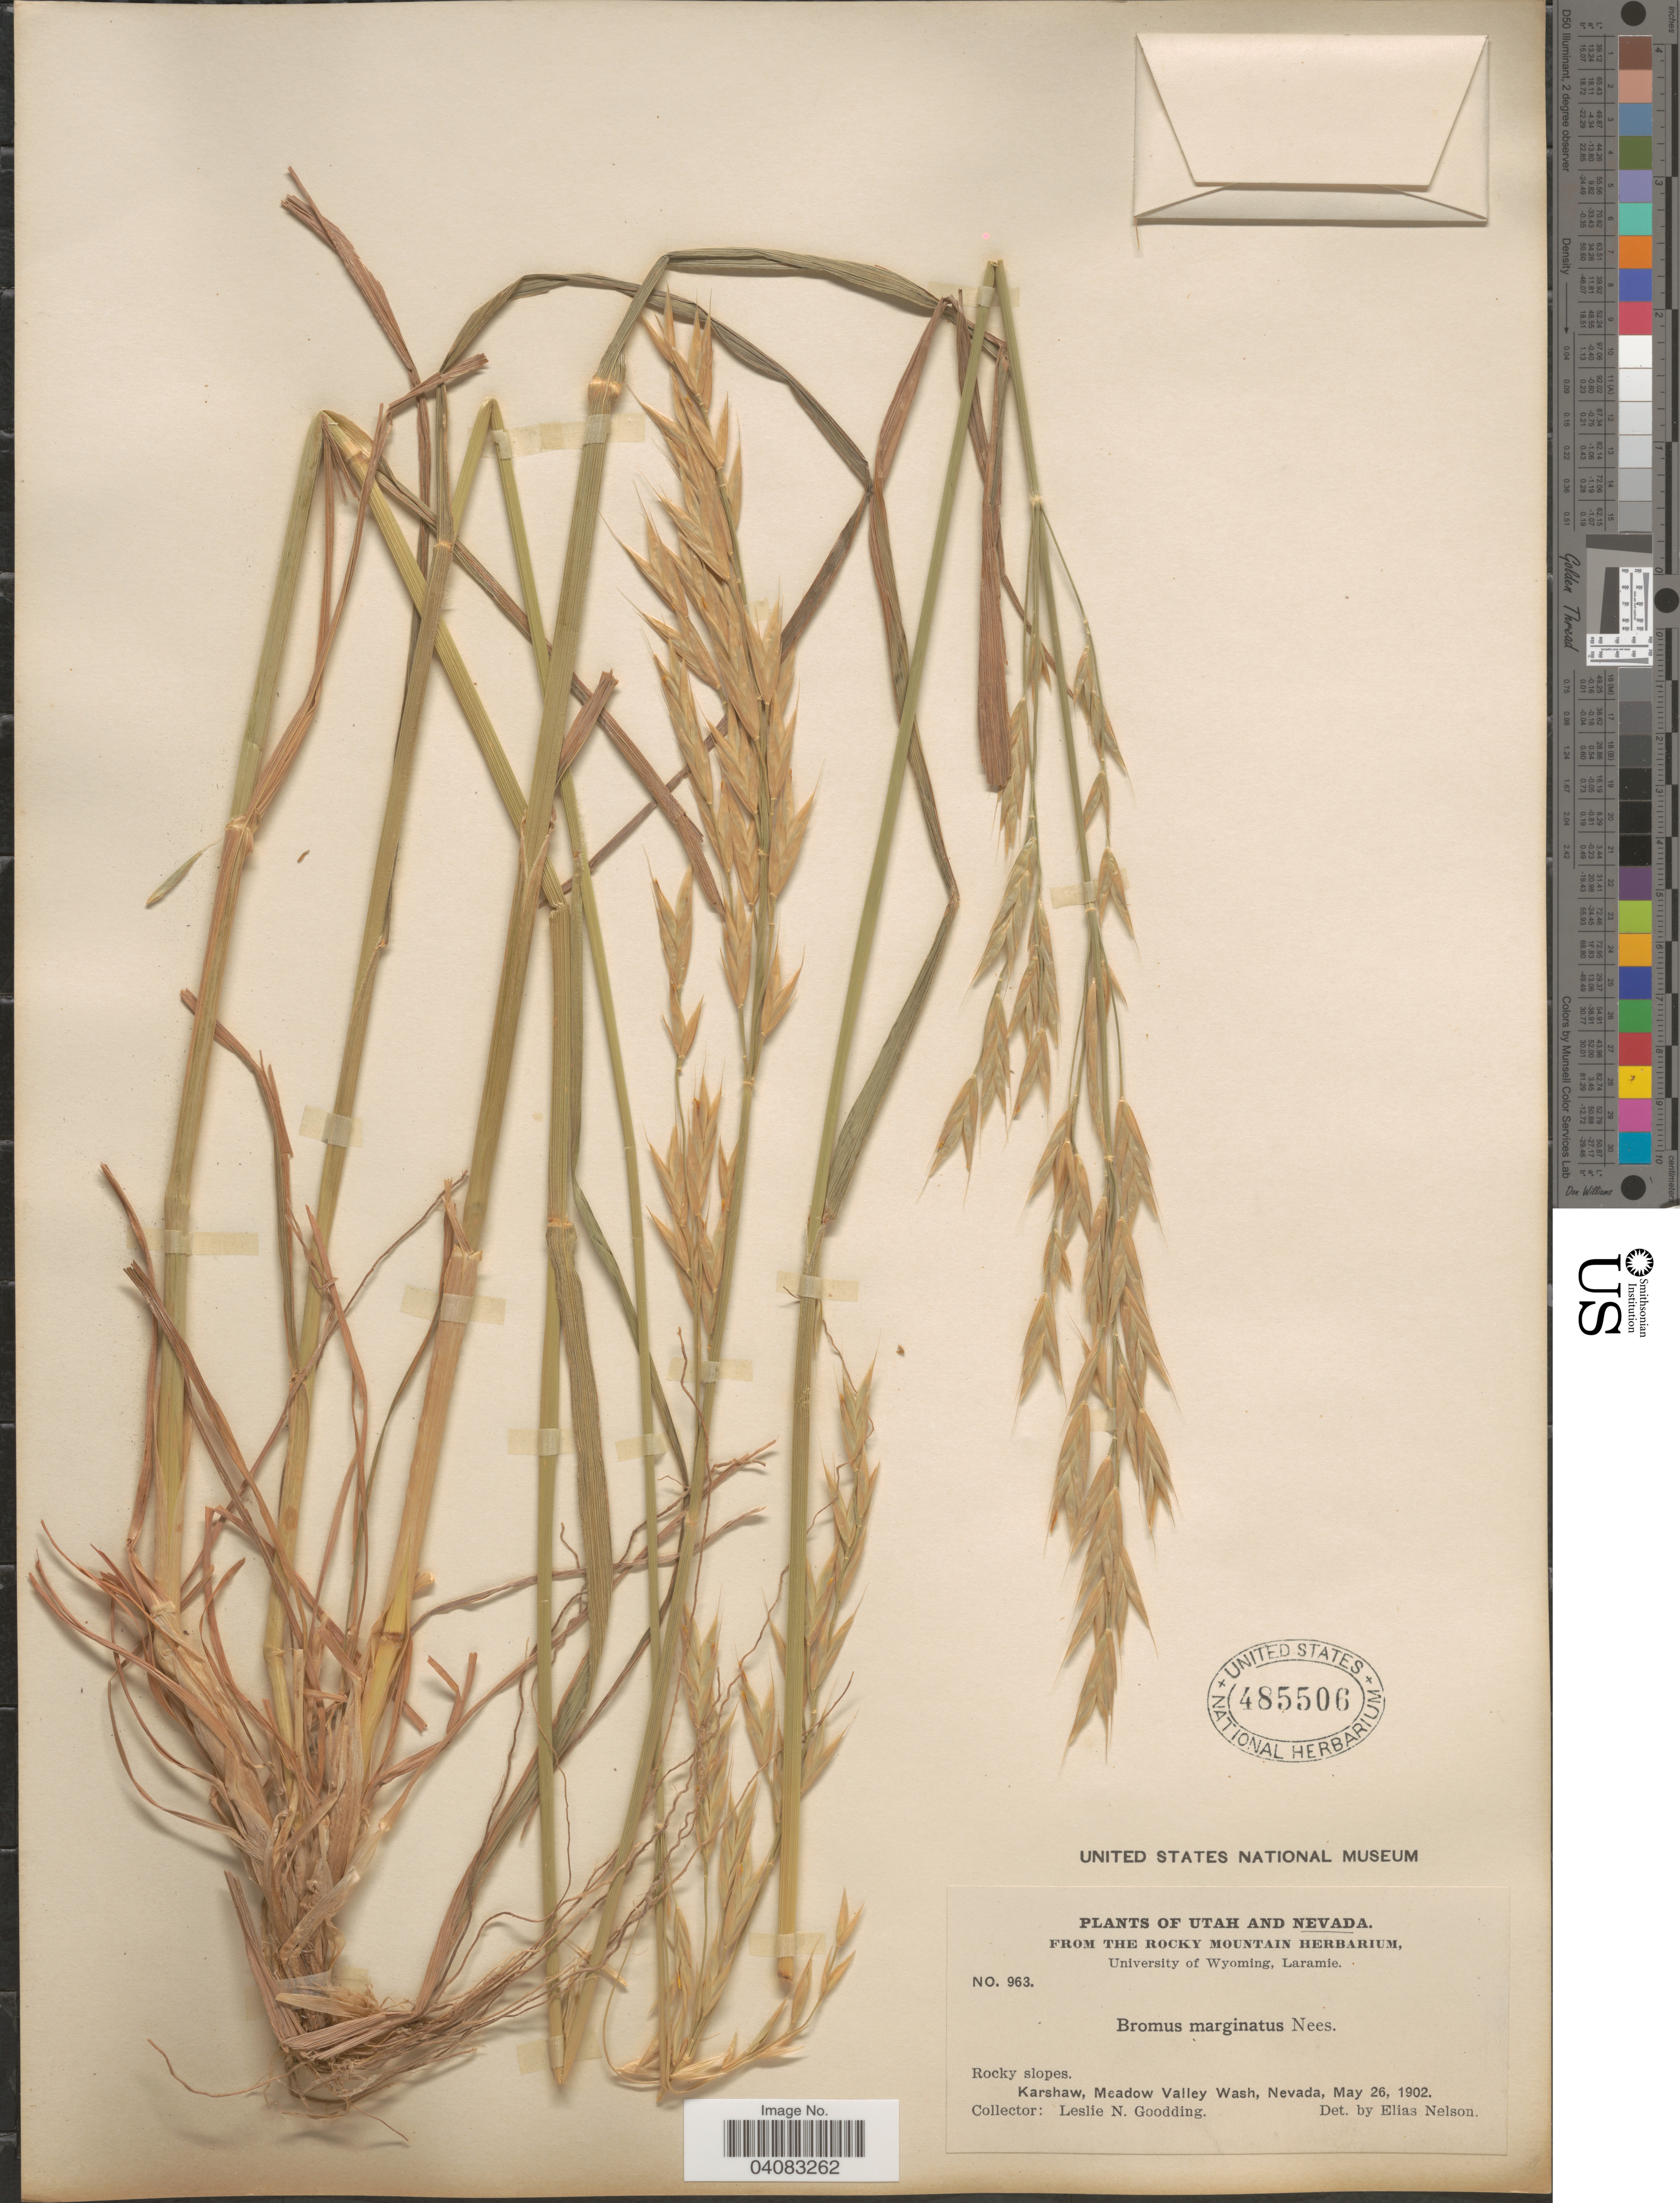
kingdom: Plantae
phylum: Tracheophyta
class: Liliopsida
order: Poales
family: Poaceae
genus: Bromus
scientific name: Bromus marginatus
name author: Nees ex Steud.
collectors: L. N. Goodding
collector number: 963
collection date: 1902-05-26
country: United States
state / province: Nevada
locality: Karshaw, Meadow Valley Wash.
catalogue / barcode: US 485506